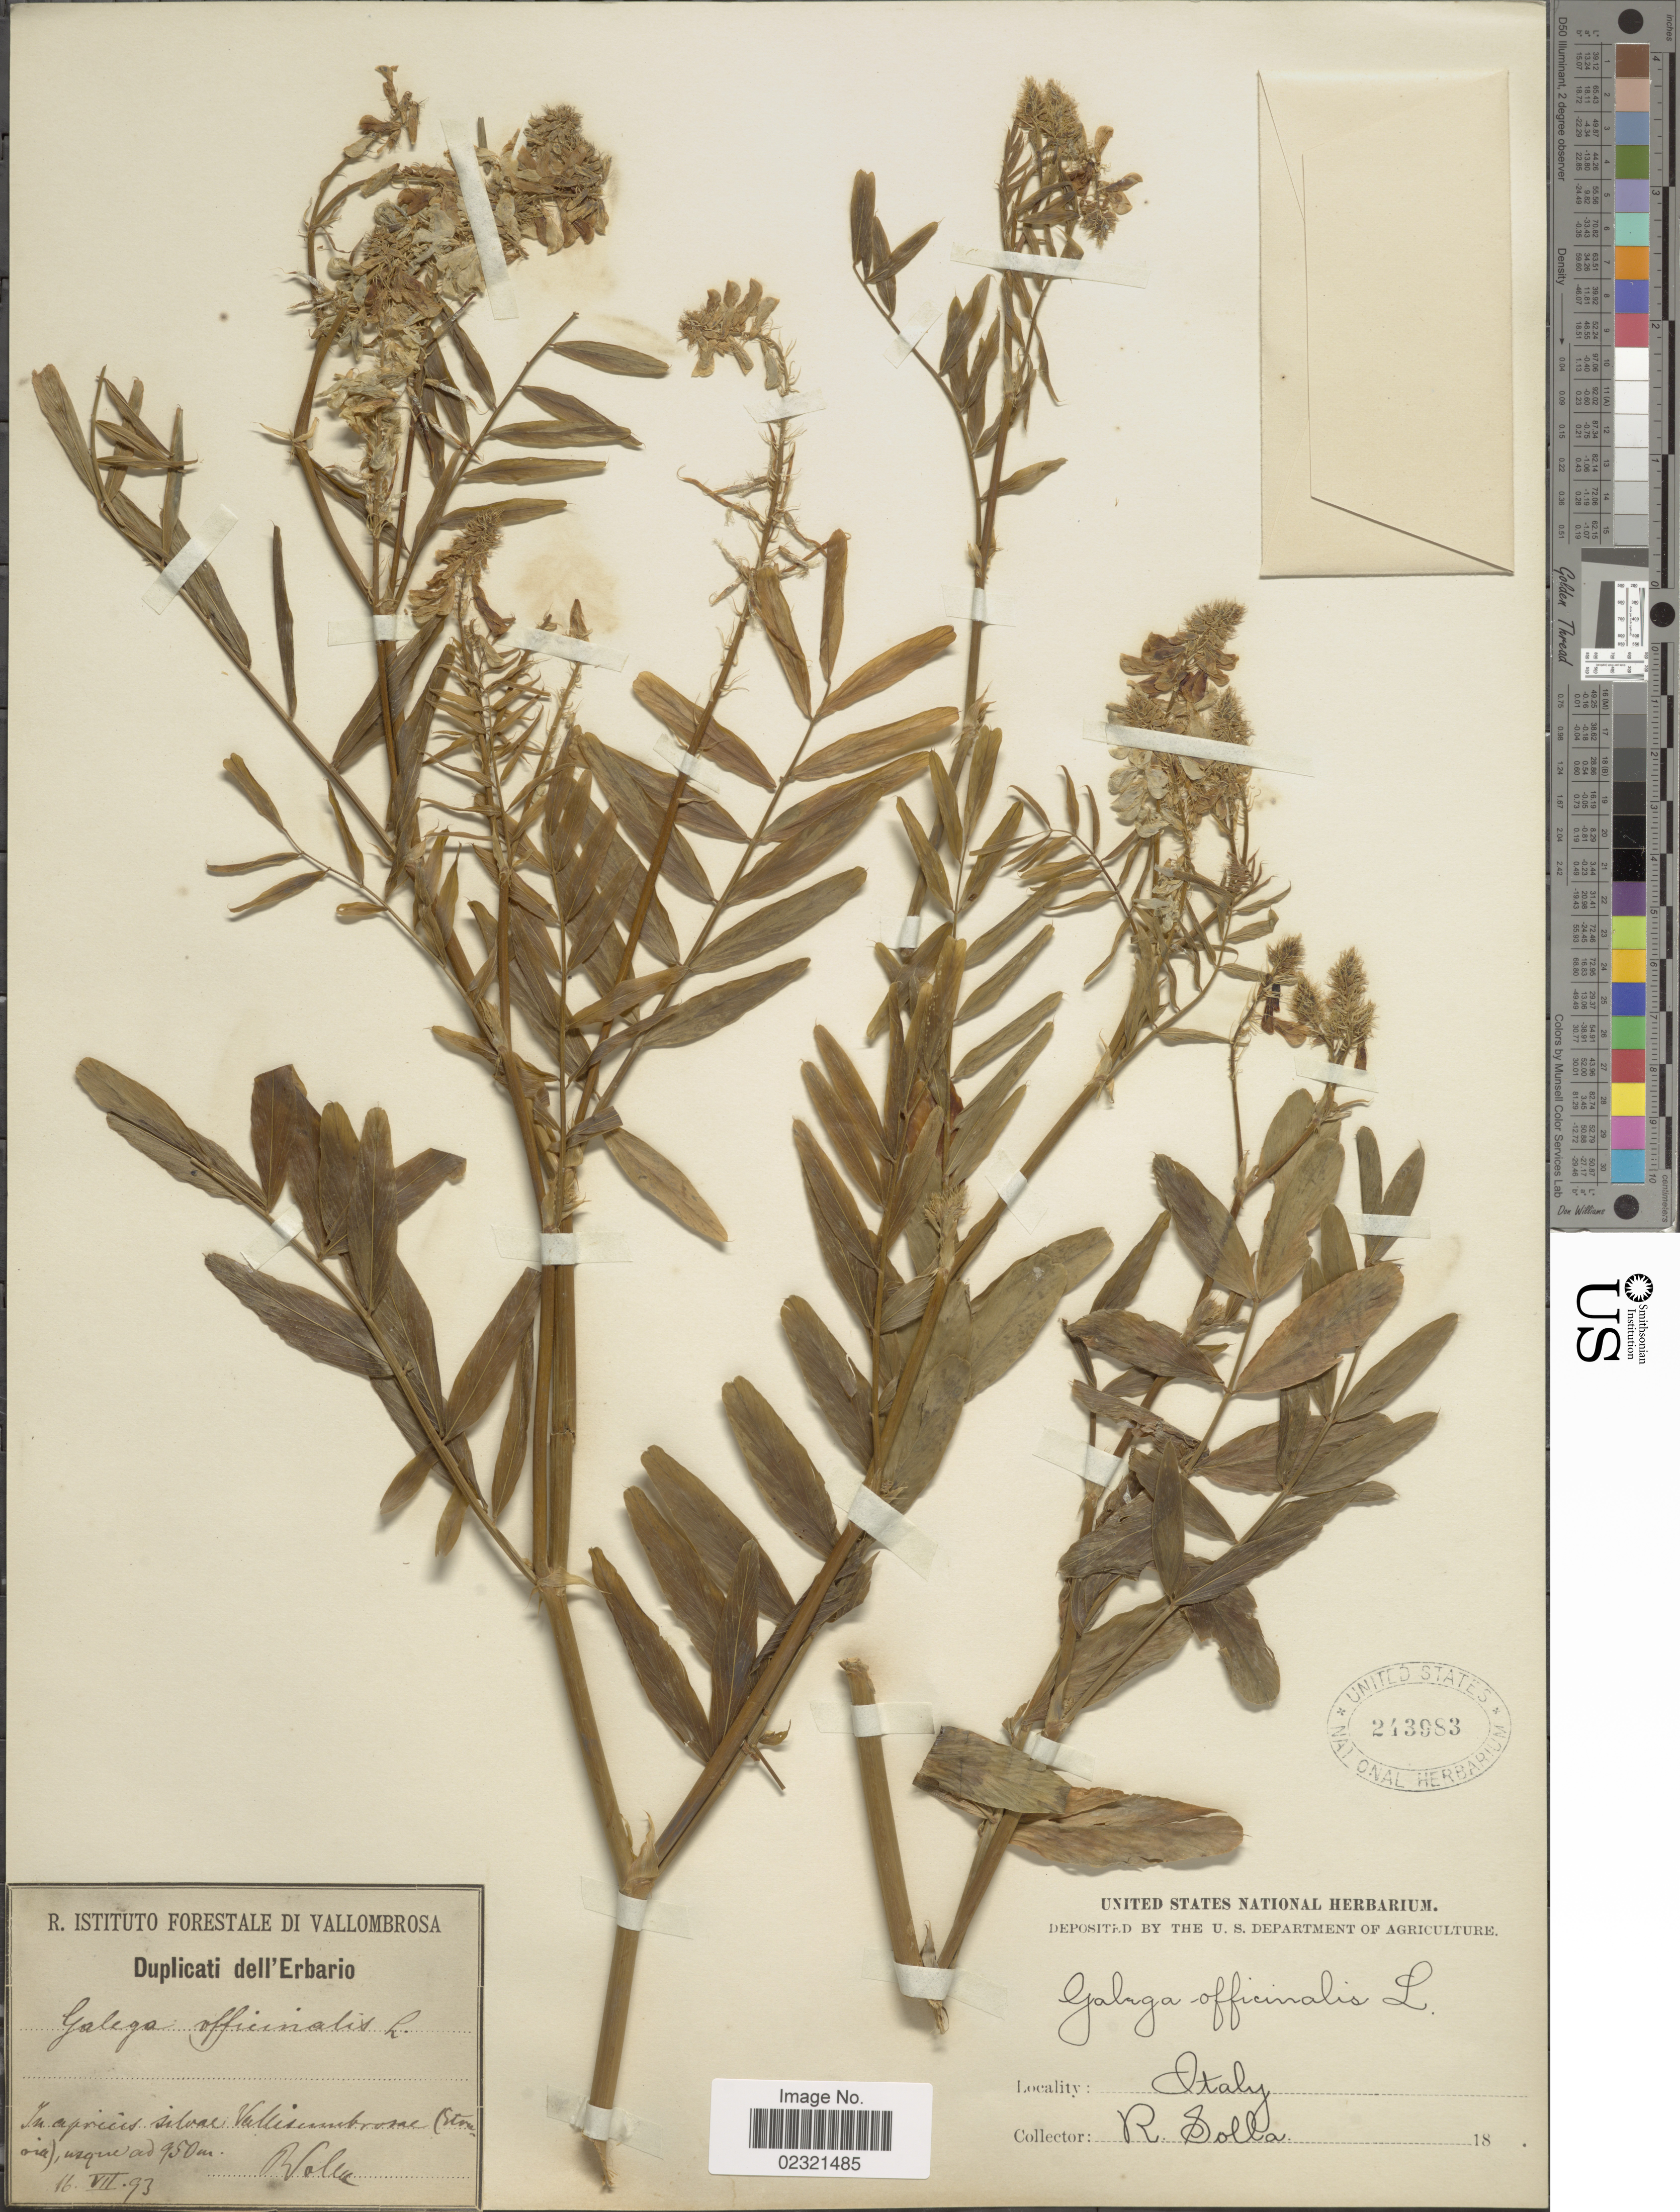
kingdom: Plantae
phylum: Tracheophyta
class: Magnoliopsida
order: Fabales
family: Fabaceae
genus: Galega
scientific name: Galega officinalis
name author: L.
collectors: R. Solla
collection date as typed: Transcribed d/m/y: 16/7/93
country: Italy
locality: In apricis silvae Valliscumbrone (Stornia) [interpreted]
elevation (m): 950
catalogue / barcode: US 243983